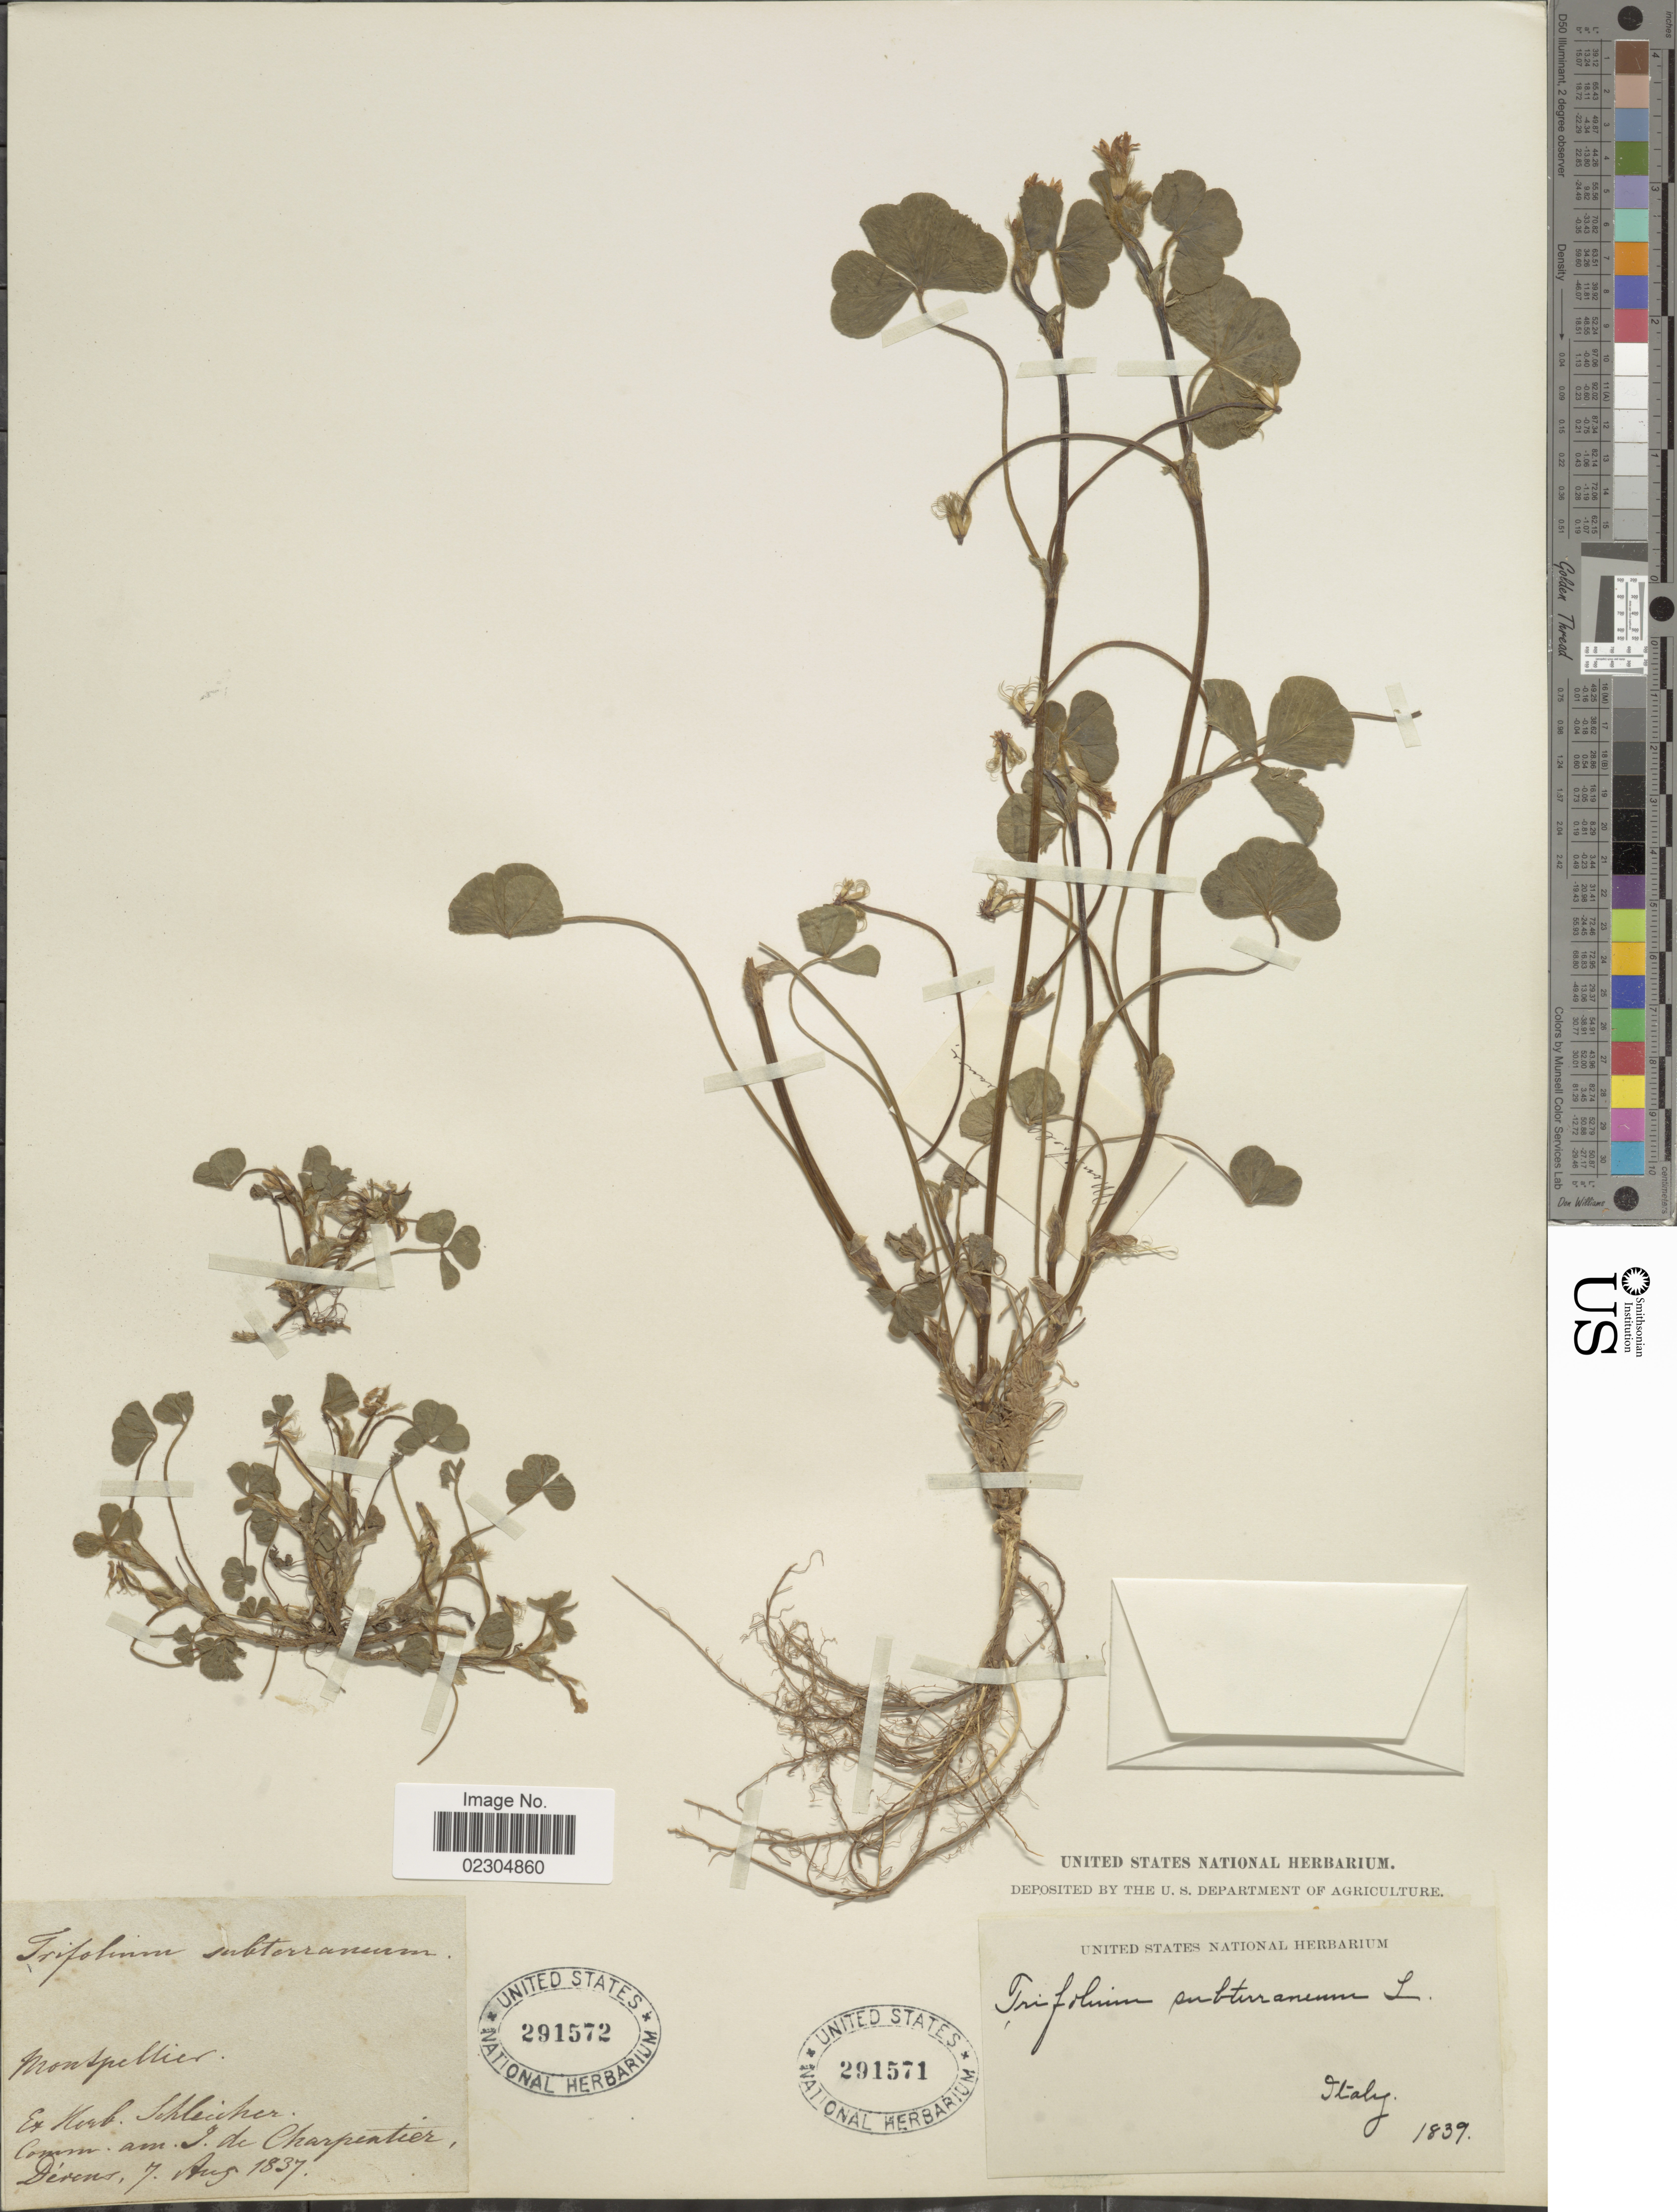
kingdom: Plantae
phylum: Tracheophyta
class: Magnoliopsida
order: Fabales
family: Fabaceae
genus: Trifolium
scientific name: Trifolium subterraneum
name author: L.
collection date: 1839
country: Italy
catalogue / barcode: US 291571